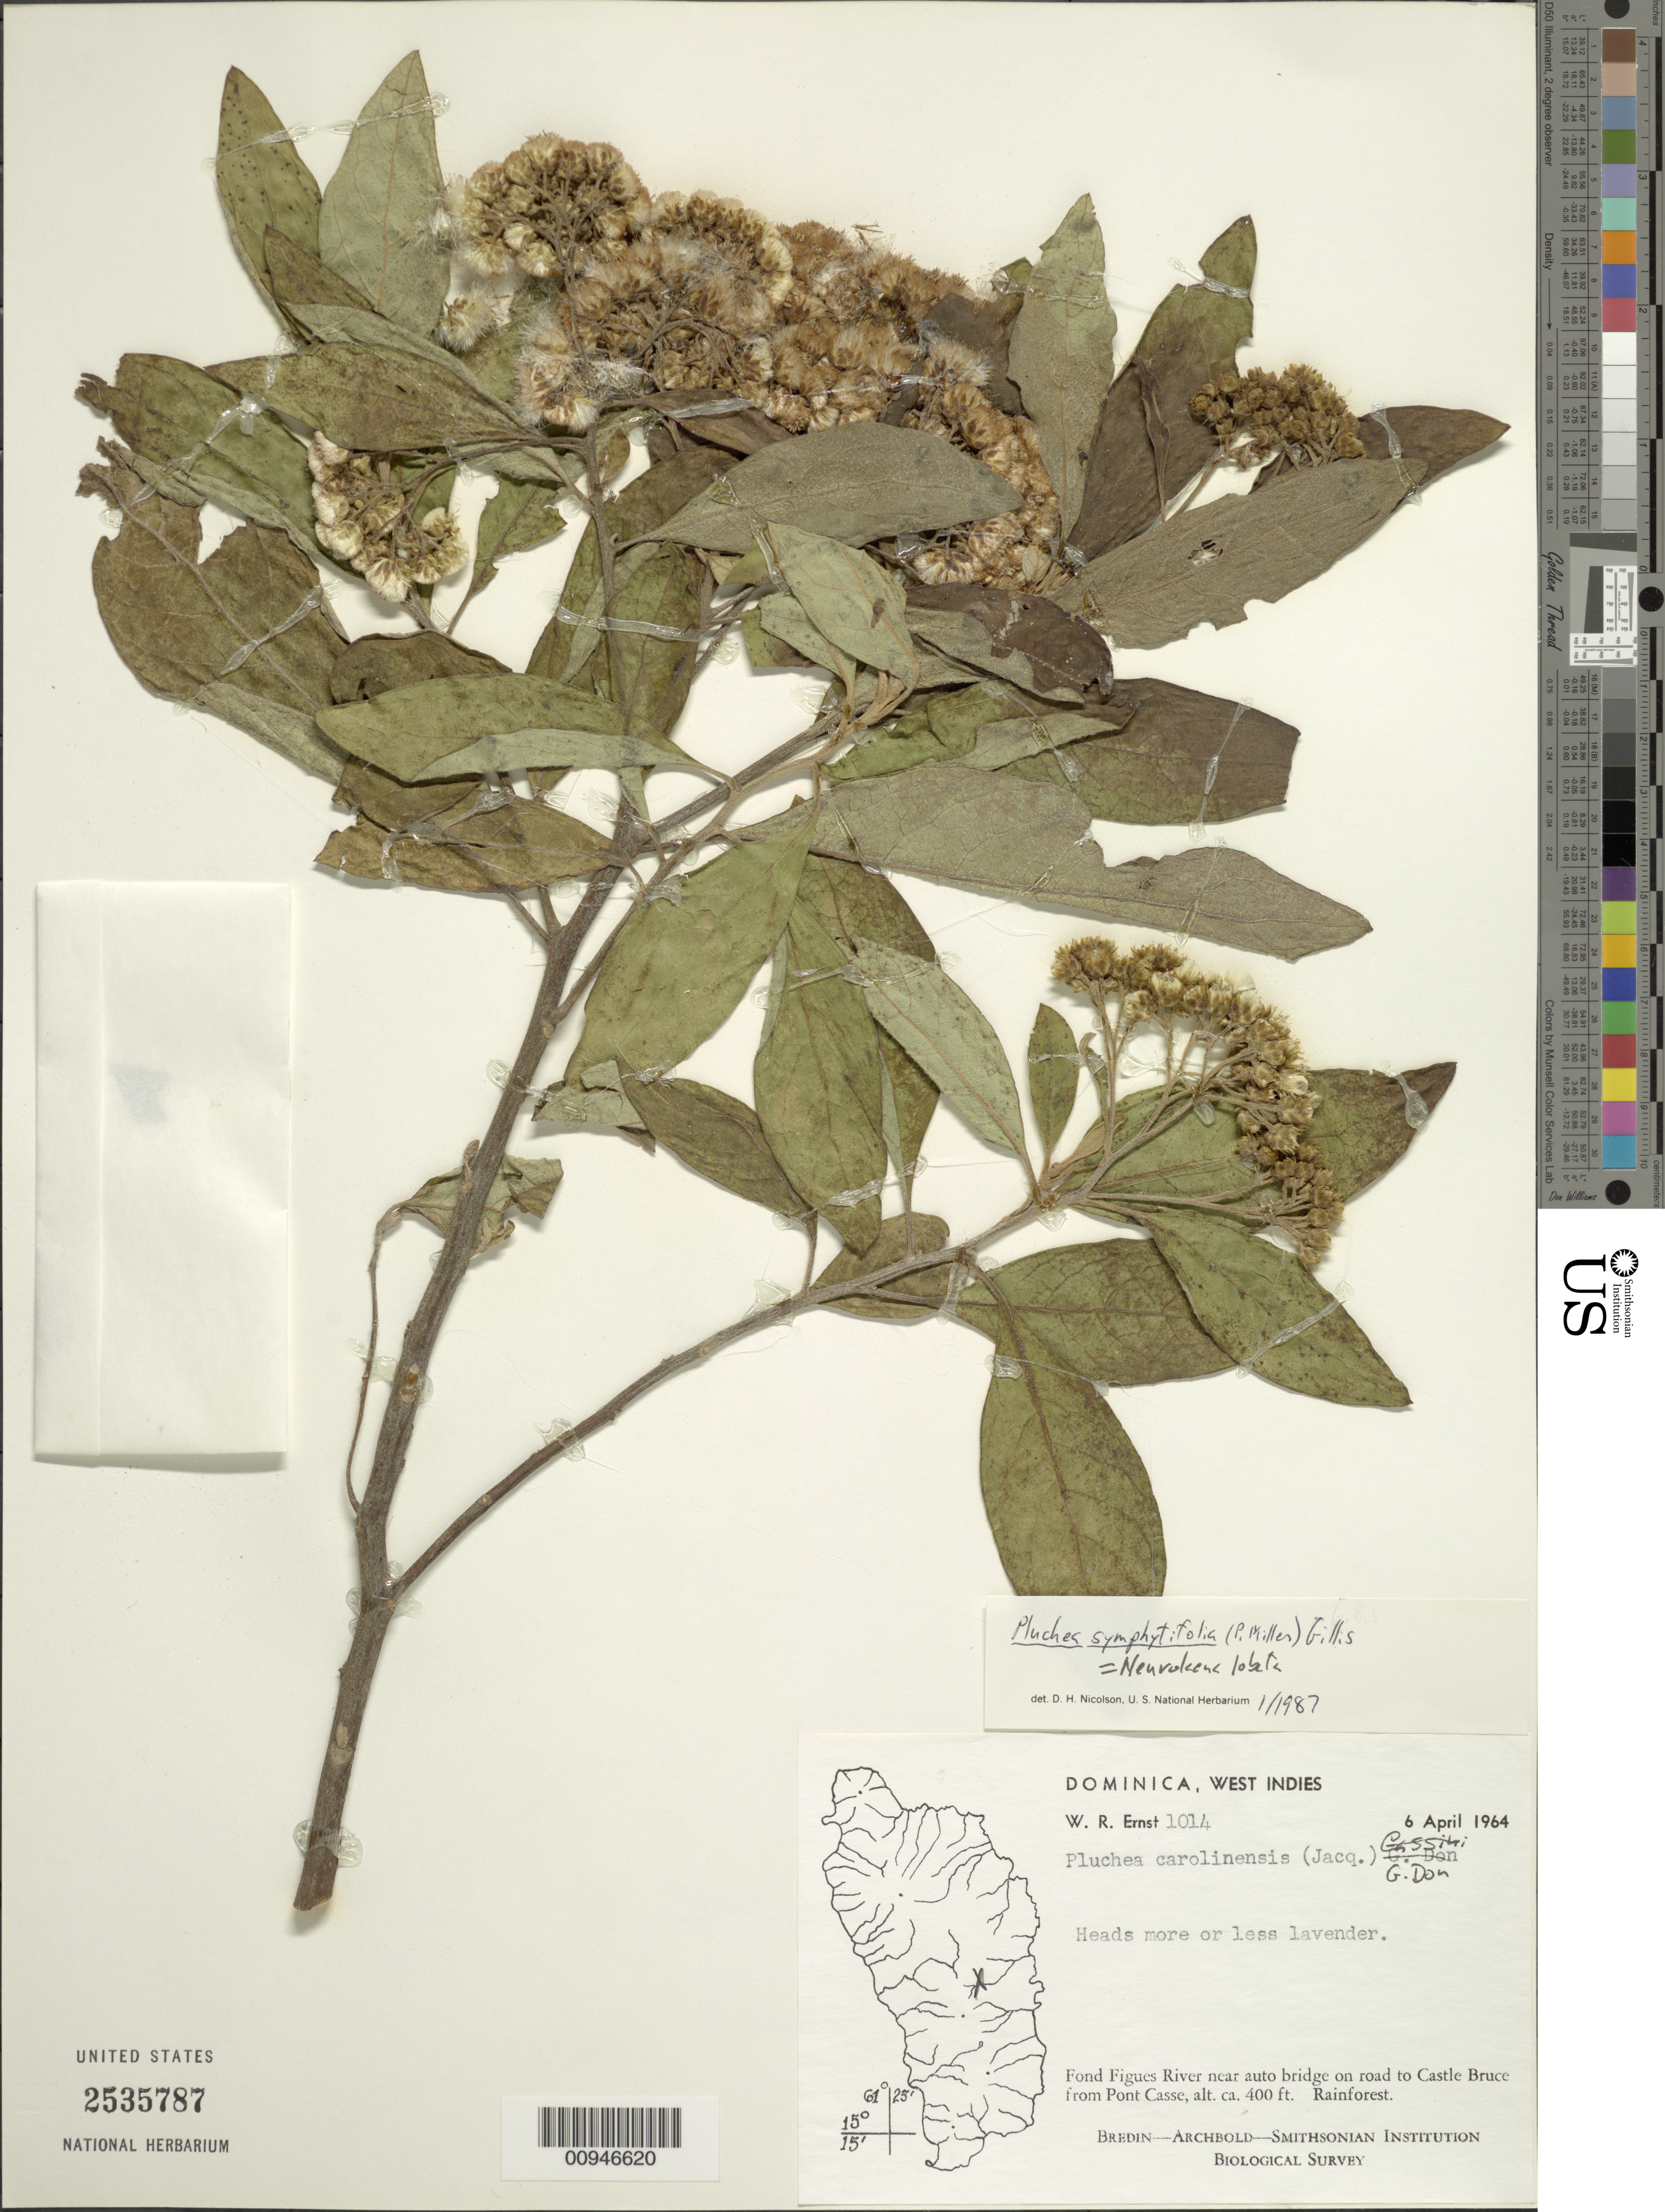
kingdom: Plantae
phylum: Tracheophyta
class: Magnoliopsida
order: Asterales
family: Asteraceae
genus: Pluchea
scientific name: Pluchea carolinensis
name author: (Jacq.) D. Don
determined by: Nicolson, Dan H.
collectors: W. R. Ernst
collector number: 1014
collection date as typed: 06 Apr 1964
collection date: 1964-04-06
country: Dominica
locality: Fond Figues River, near auto bridge on road to Castle Bruce from Pont Casse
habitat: Rainforest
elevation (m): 122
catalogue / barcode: US 2535787